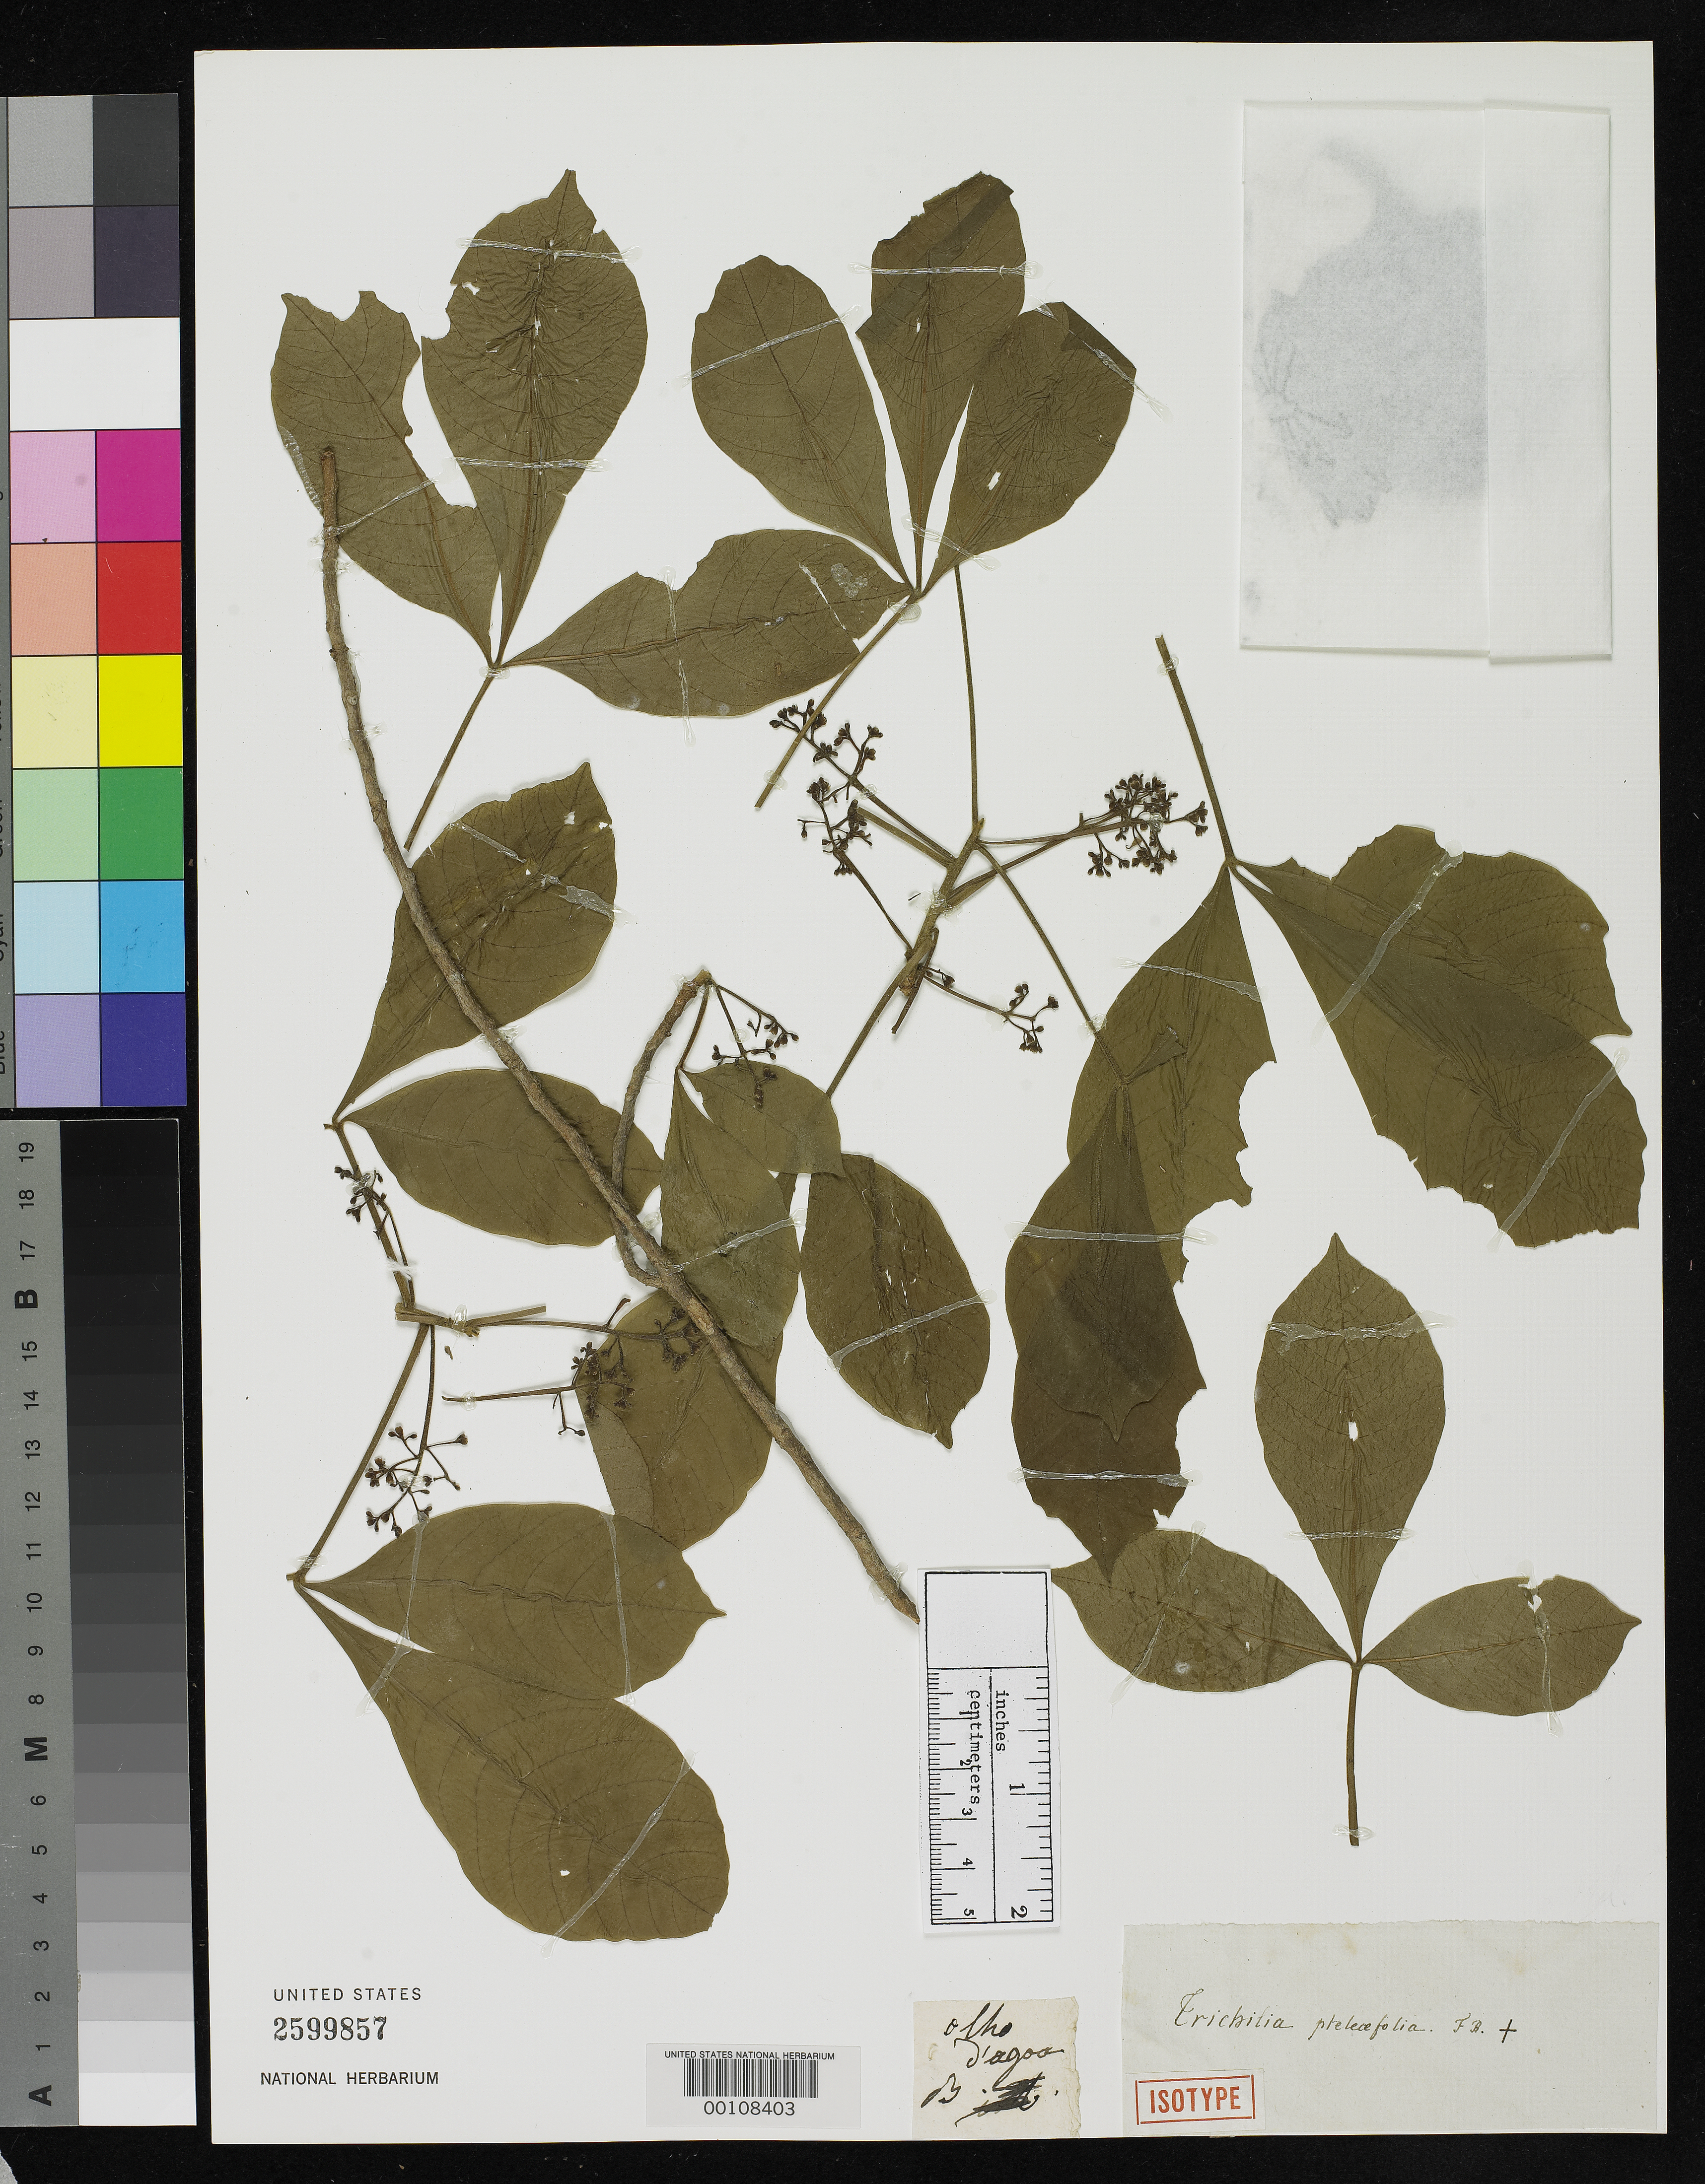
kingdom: Plantae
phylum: Tracheophyta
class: Magnoliopsida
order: Sapindales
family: Meliaceae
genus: Trichilia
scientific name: Trichilia pteleaefolia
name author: A. Juss. in A. St.-Hil.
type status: Possible Syntype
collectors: A. F. C. P. de Saint-Hilaire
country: Brazil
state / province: Minas Gerais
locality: Above Agoa.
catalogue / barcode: US 2599857